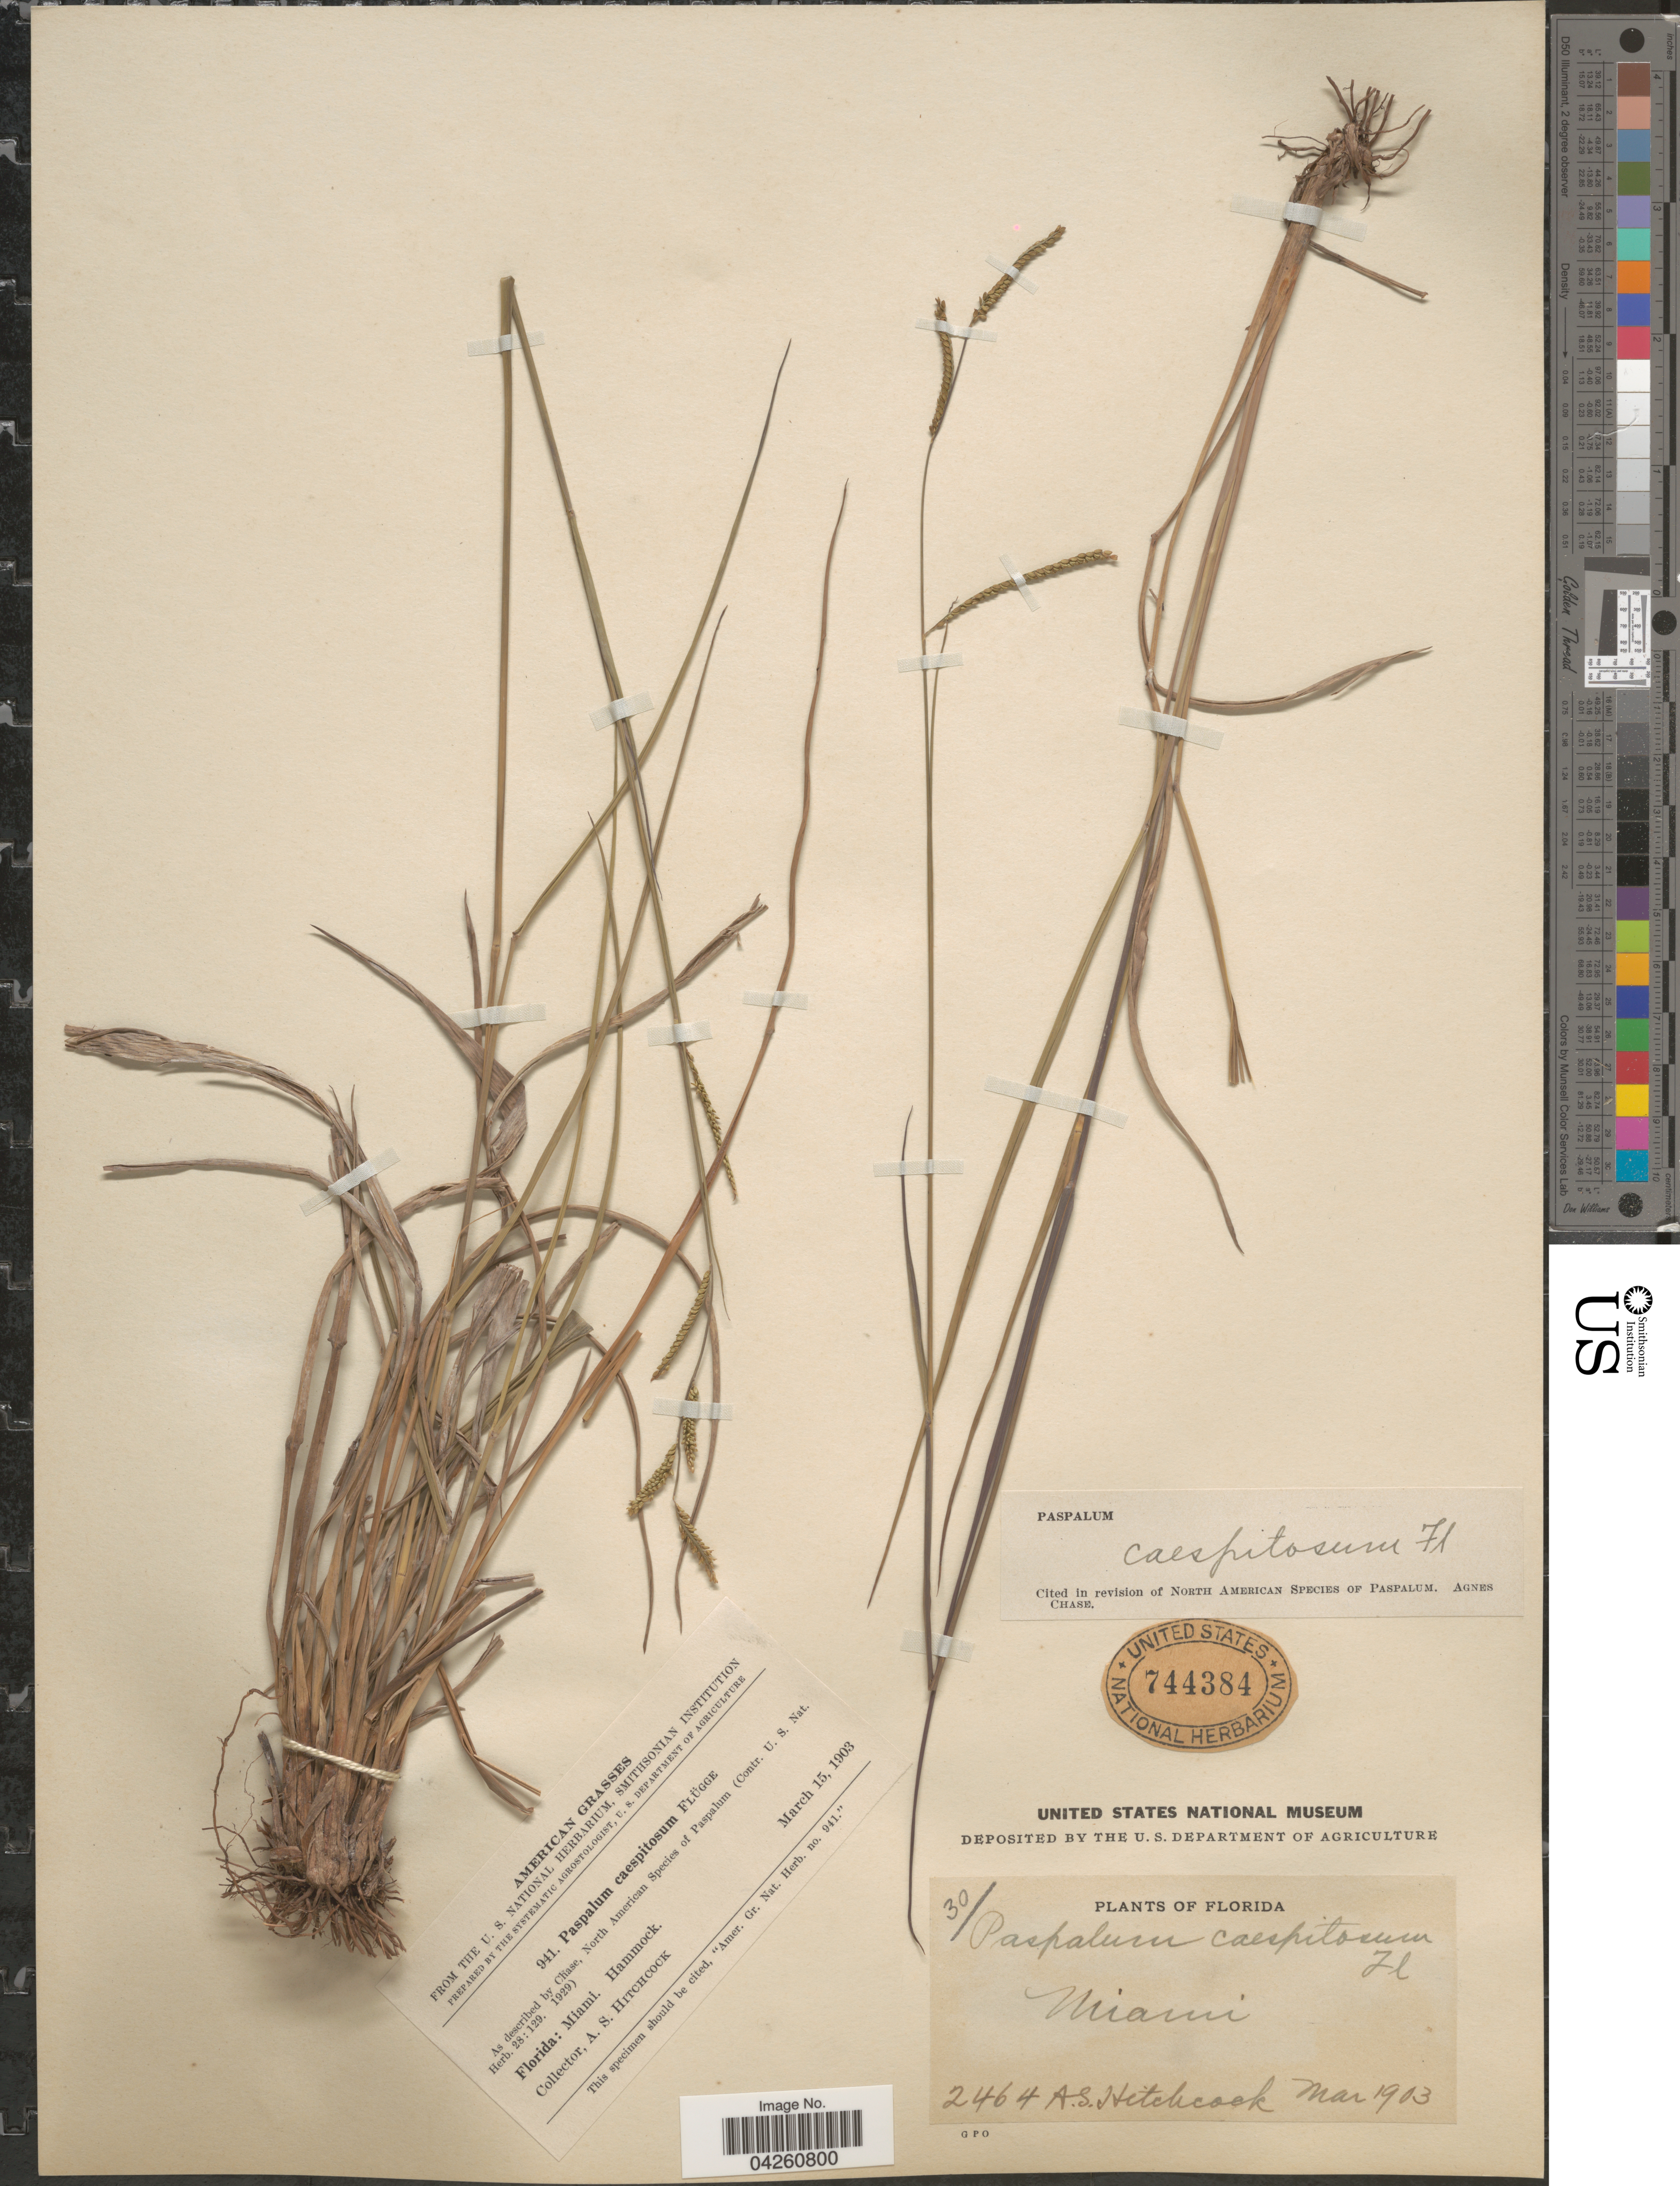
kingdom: Plantae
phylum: Tracheophyta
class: Liliopsida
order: Poales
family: Poaceae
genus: Paspalum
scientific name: Paspalum caespitosum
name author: Flüggé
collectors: A. S. Hitchcock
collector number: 2464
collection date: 1903-03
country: United States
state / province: Florida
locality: Miami.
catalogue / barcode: US 744384